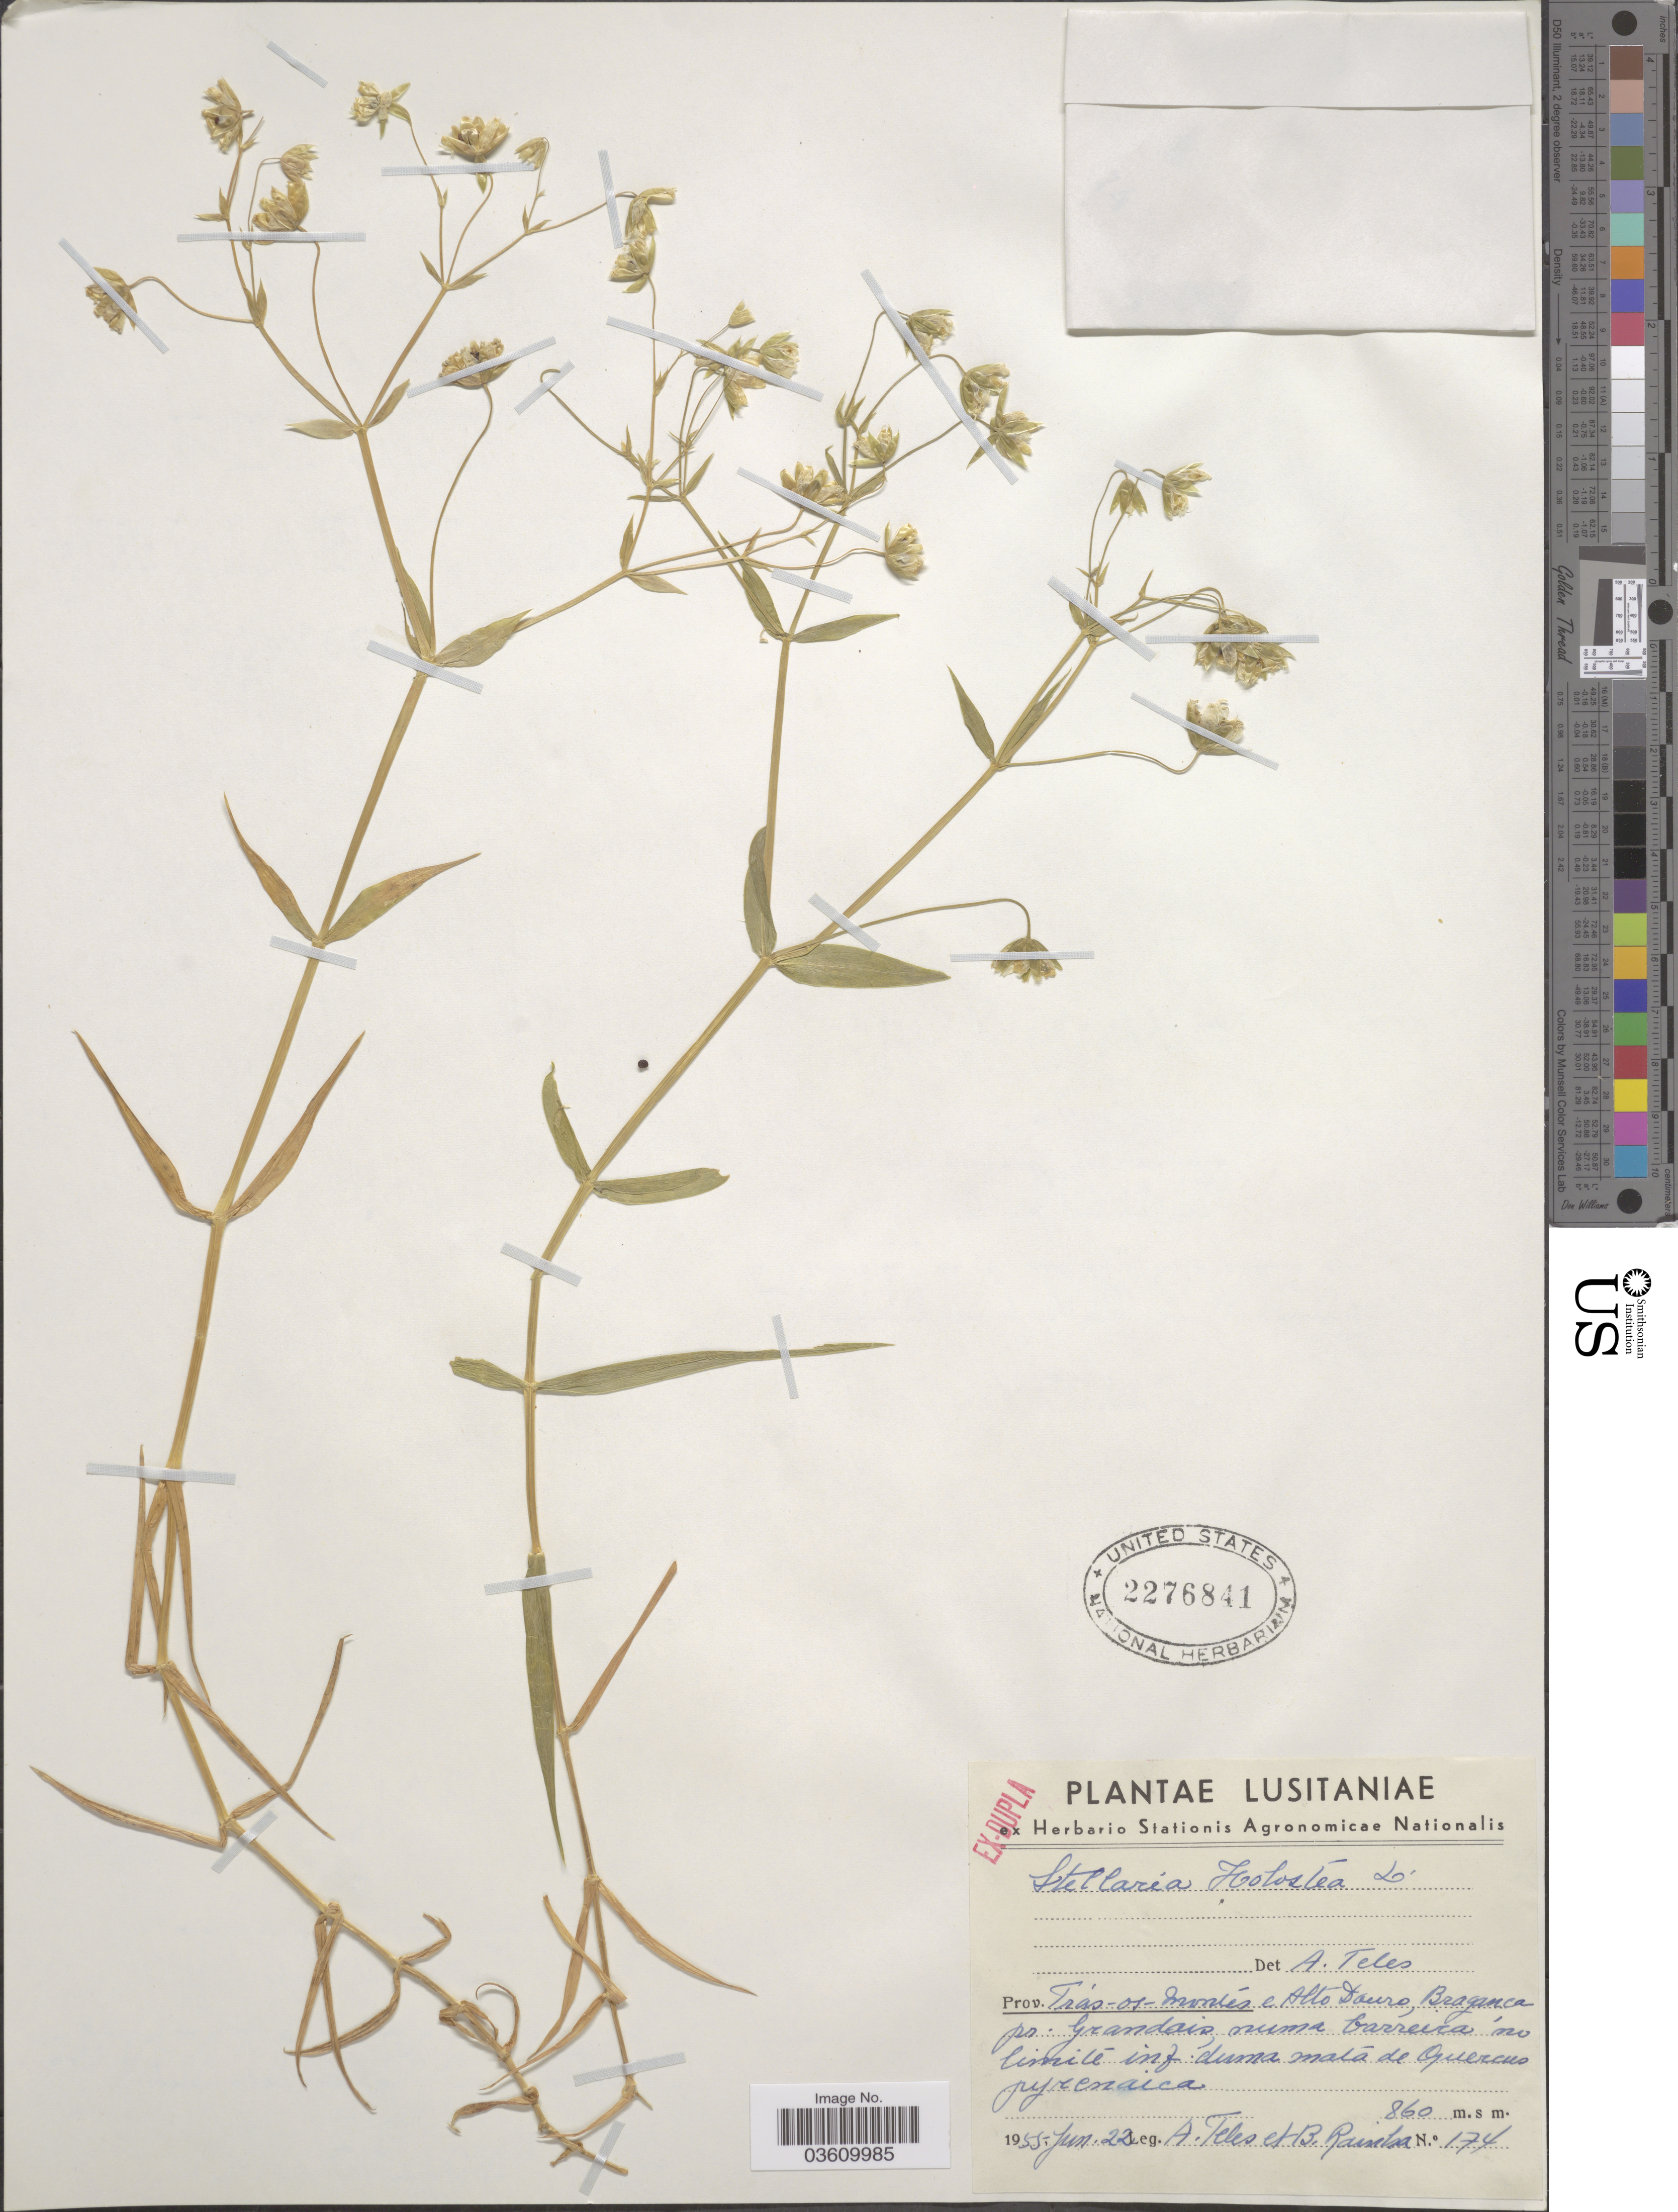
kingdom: Plantae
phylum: Tracheophyta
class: Magnoliopsida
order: Caryophyllales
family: Caryophyllaceae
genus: Rabelera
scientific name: Rabelera holostea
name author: (L.) M.T. Sharples & E.A. Tripp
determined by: U.S. National Herbarium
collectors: A. Teles & B. Rainha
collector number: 174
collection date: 1955-06-22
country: Portugal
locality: Lusitaniae. Prov. Tràs-os montés e Alto Dauro, Braganca pr. Grandais.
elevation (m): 860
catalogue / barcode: US 2276841